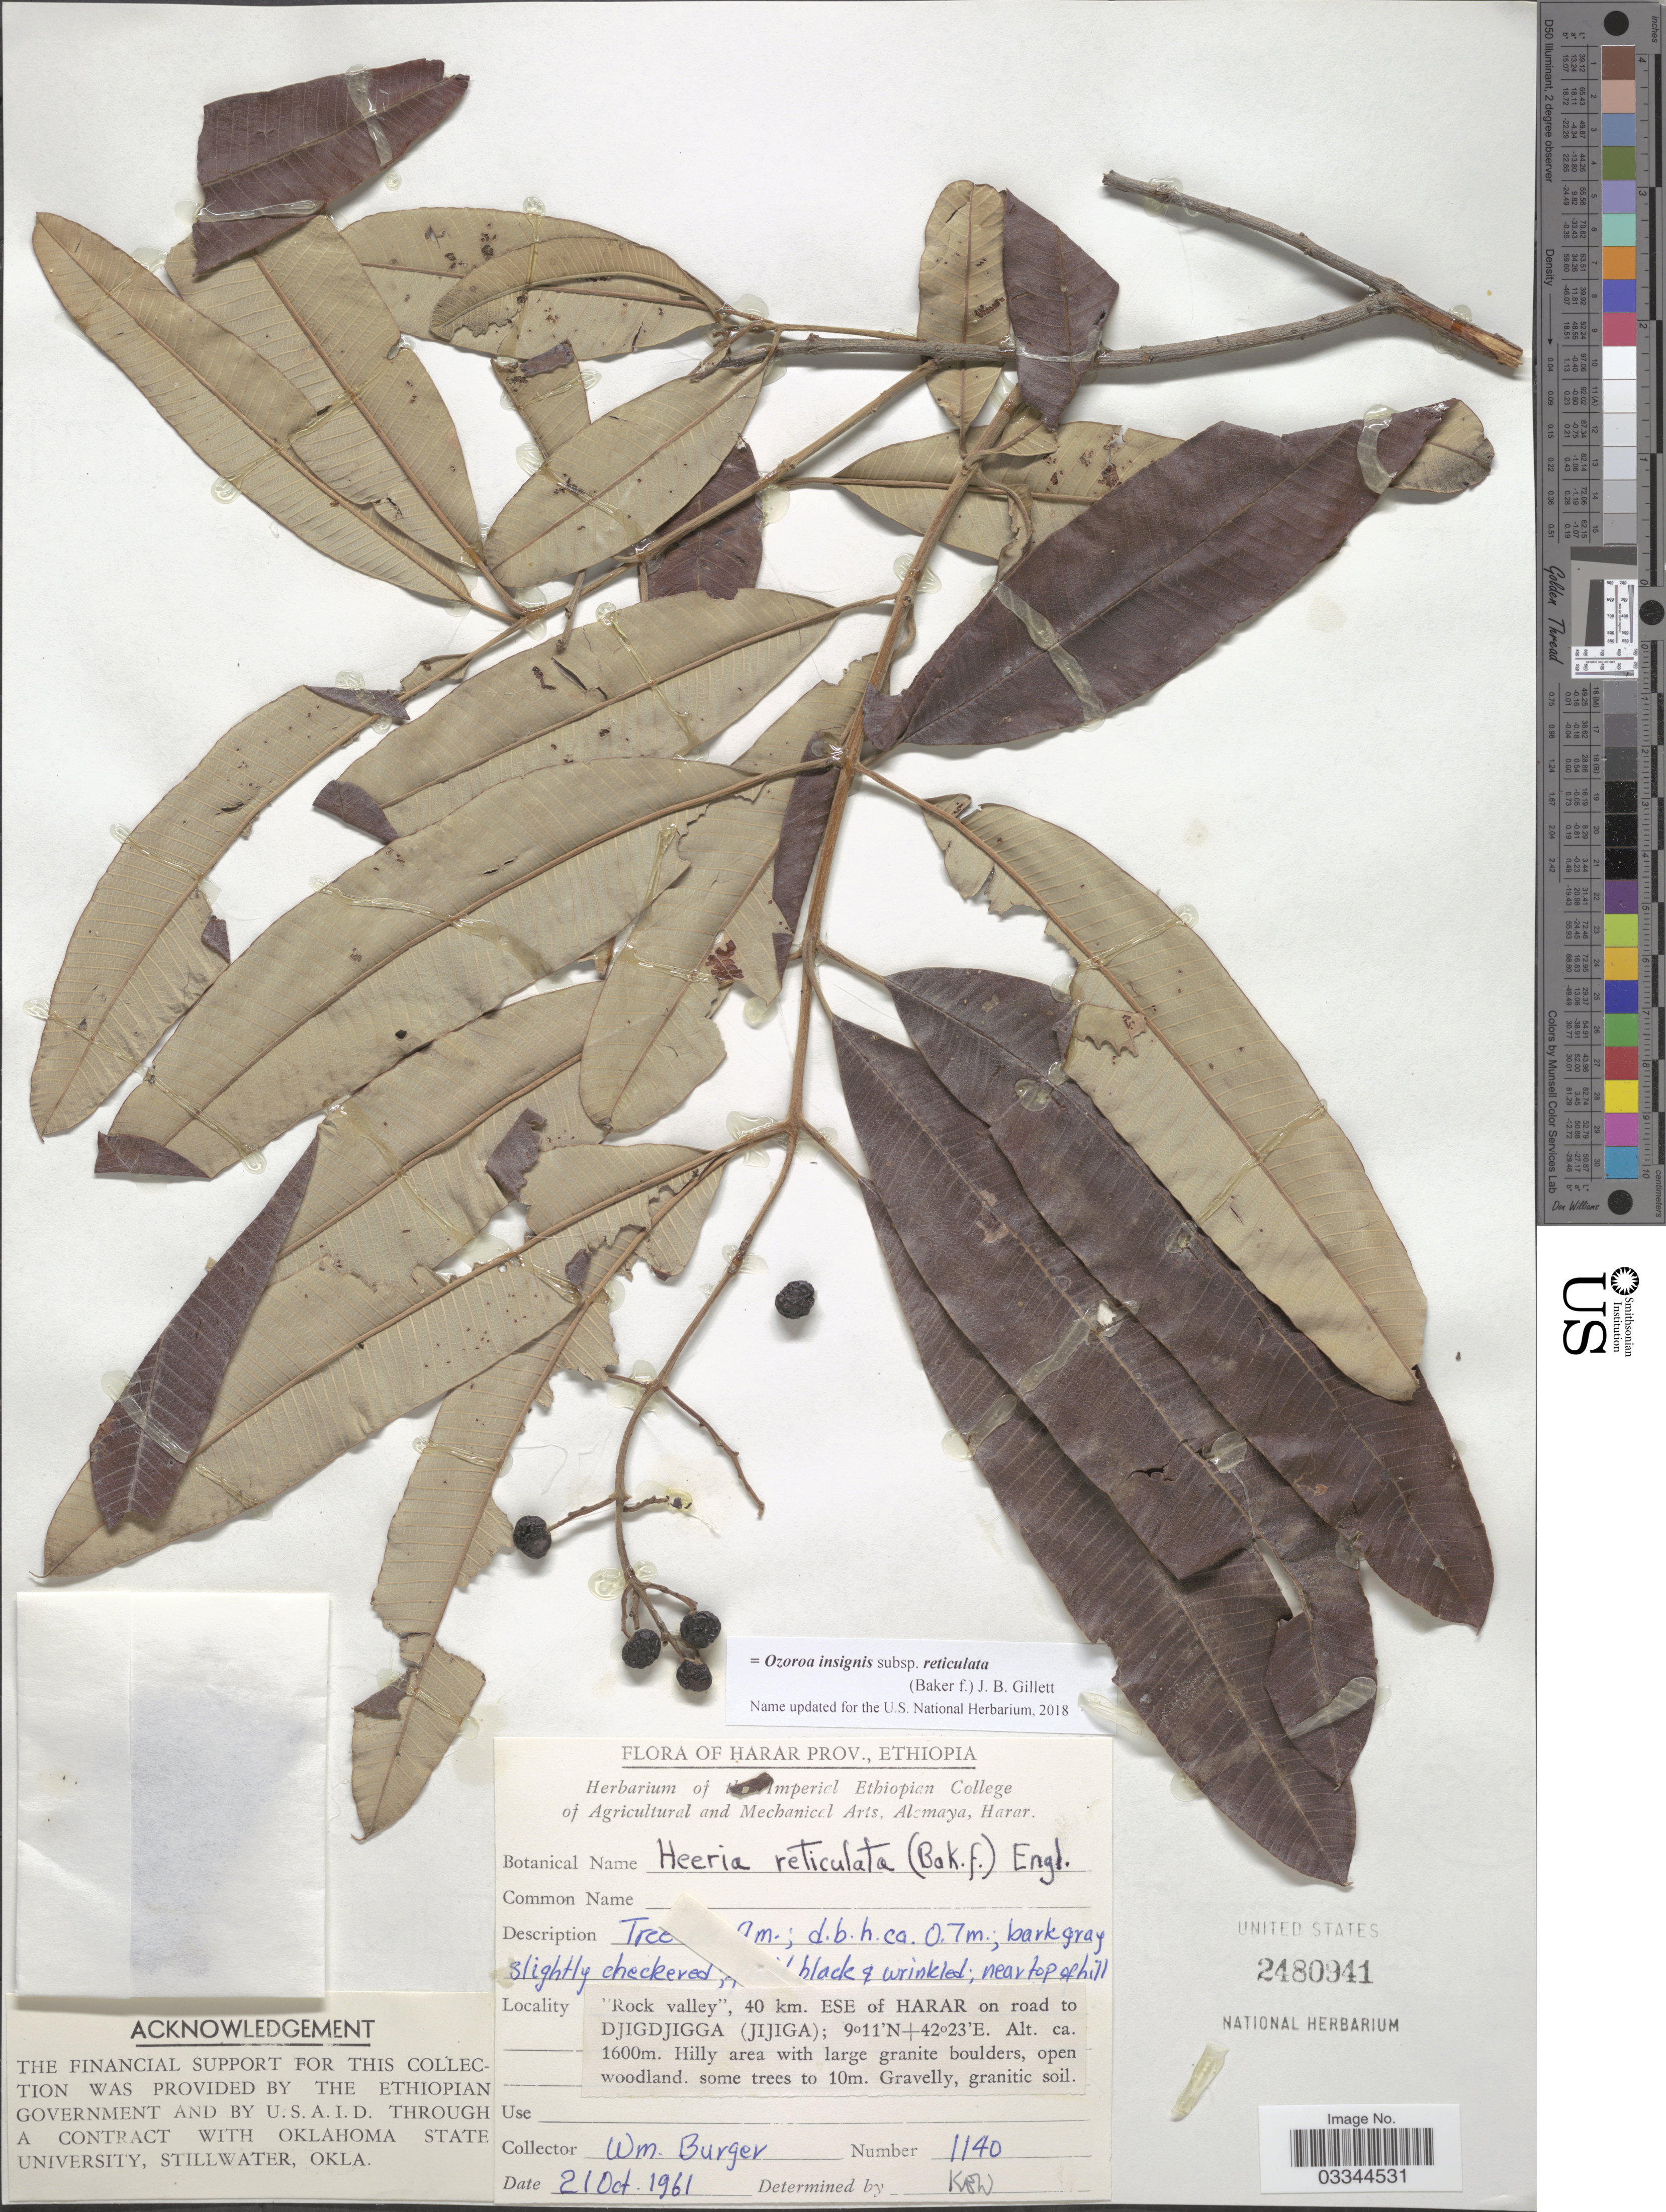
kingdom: Plantae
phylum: Tracheophyta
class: Magnoliopsida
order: Sapindales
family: Anacardiaceae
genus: Ozoroa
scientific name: Ozoroa insignis subsp. reticulata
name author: Delile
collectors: W. Burger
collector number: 1140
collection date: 1961-10-21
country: Ethiopia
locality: Harar Prov. "Rock valley", 40 km. ESE of Harar on road to Djigdjigga (Jijiga).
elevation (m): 1600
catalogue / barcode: US 2480941